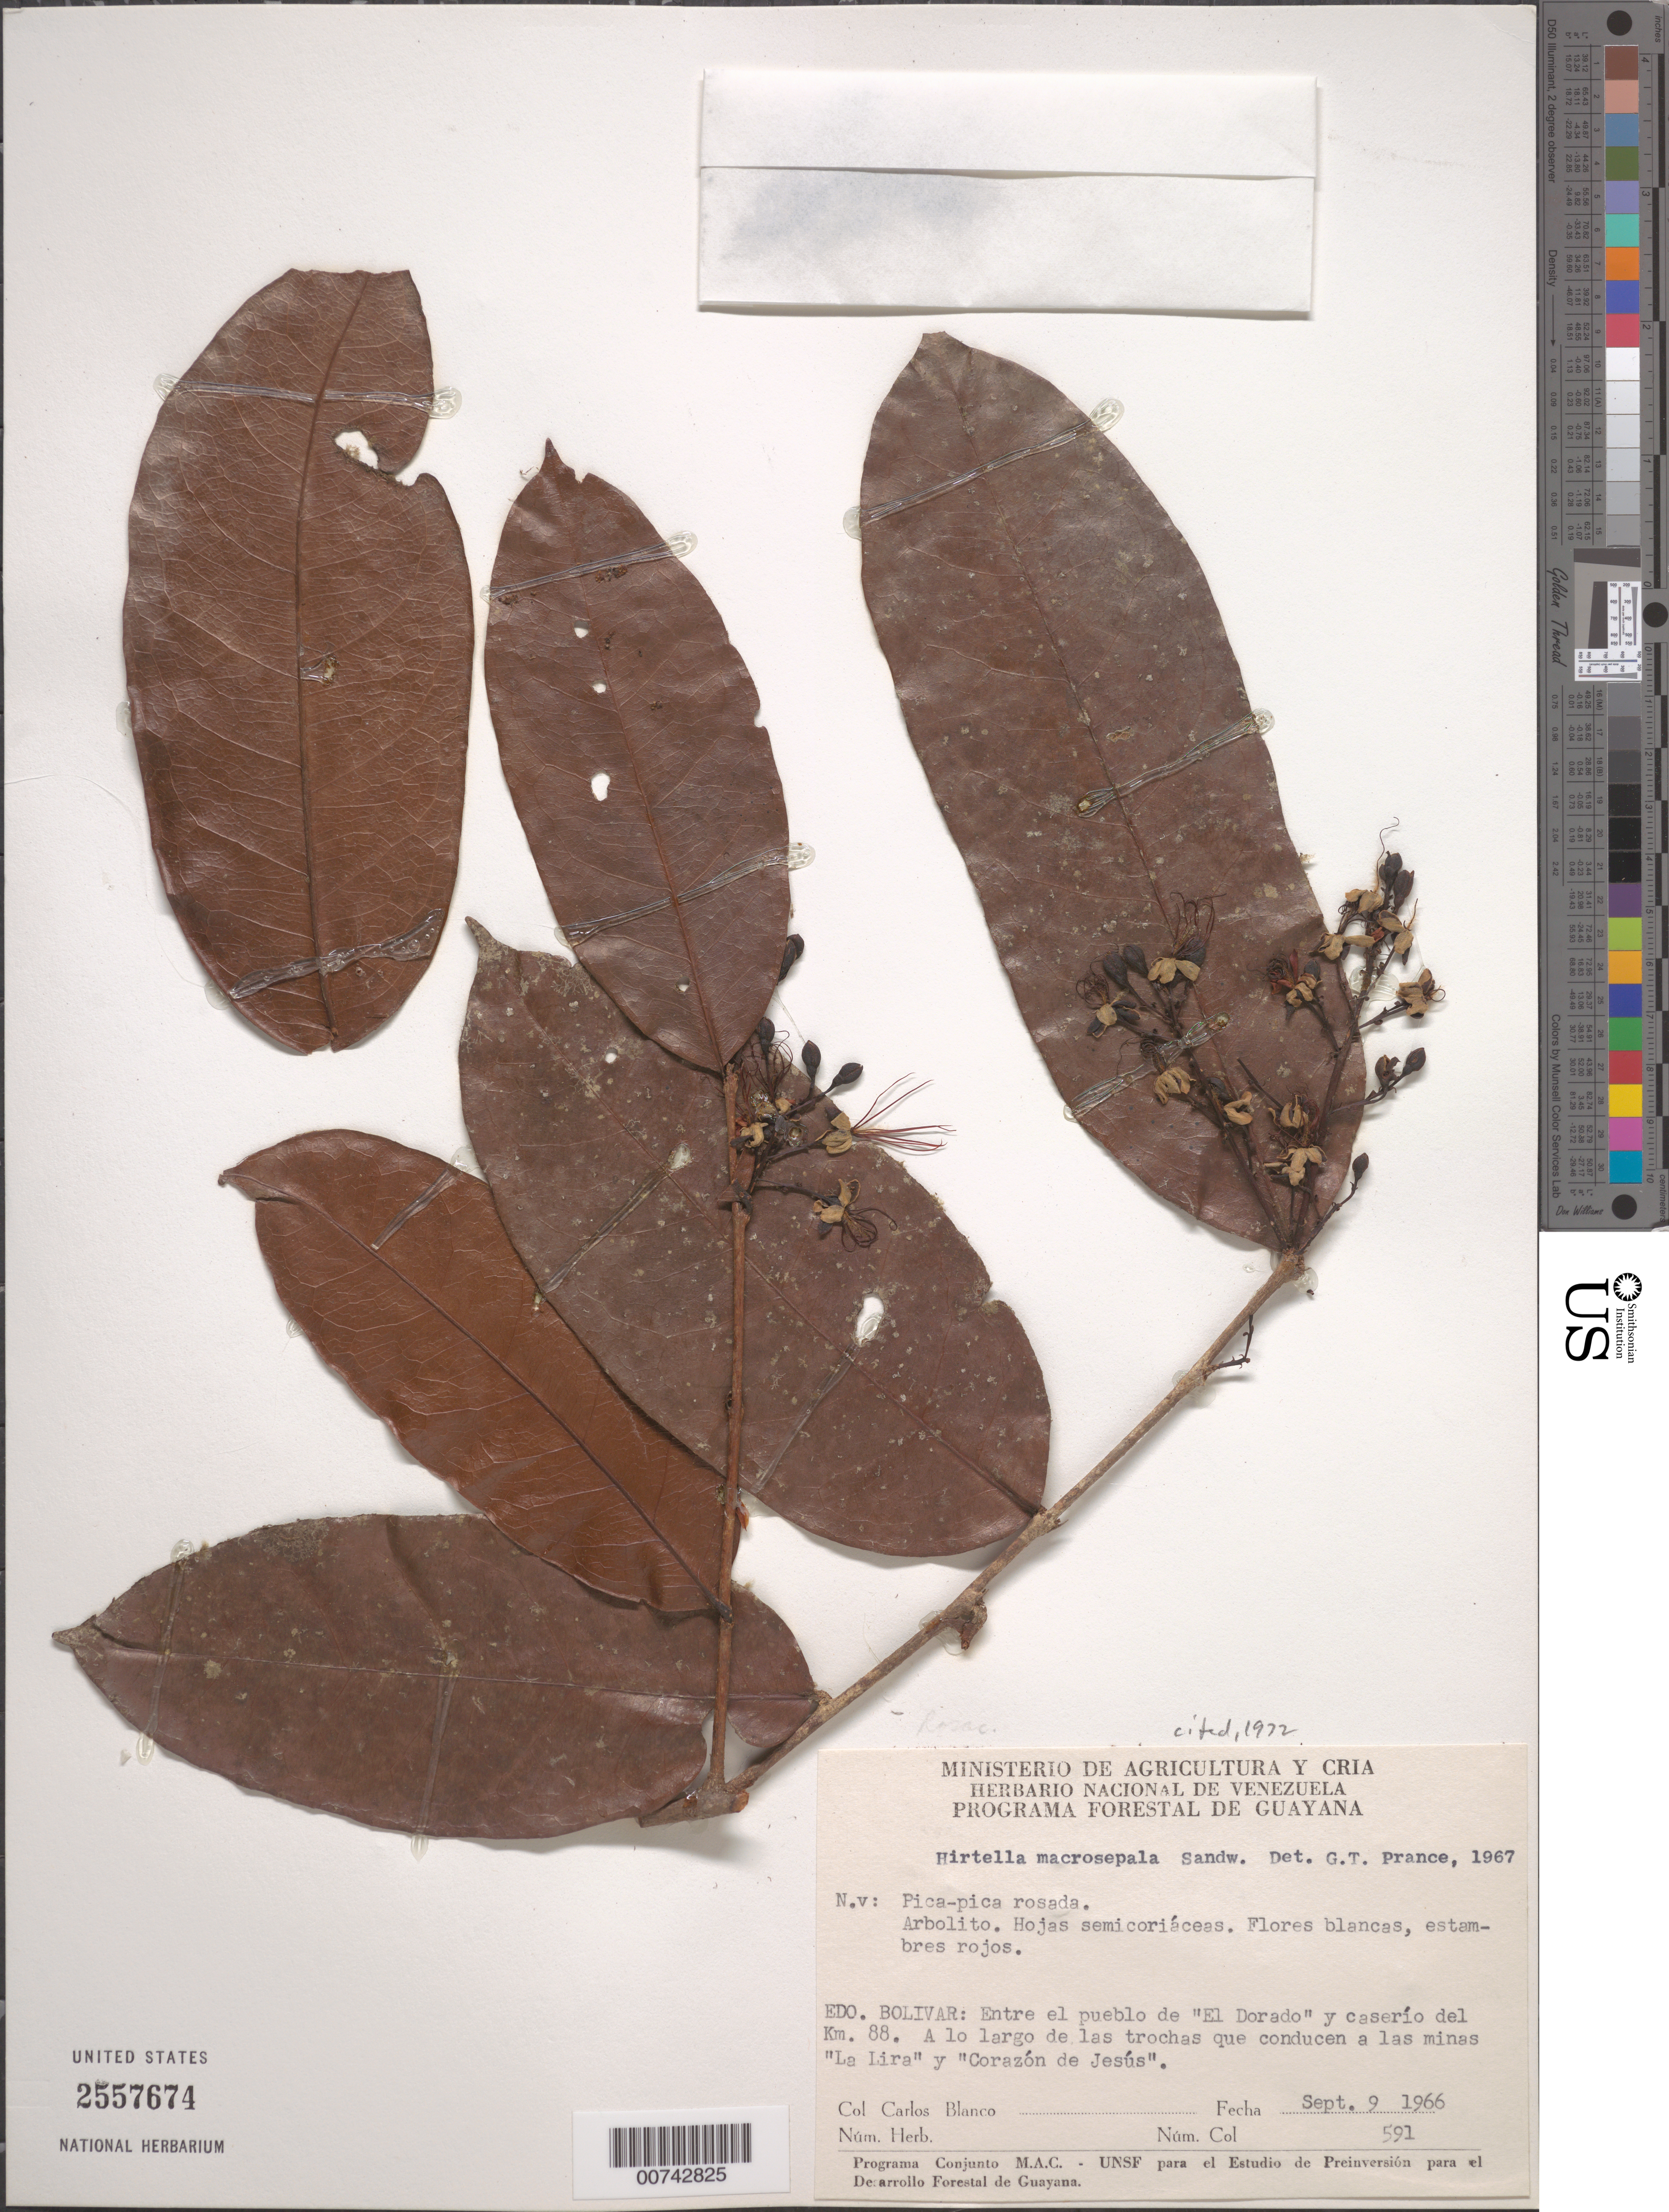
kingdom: Plantae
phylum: Tracheophyta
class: Magnoliopsida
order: Malpighiales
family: Chrysobalanaceae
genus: Hirtella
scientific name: Hirtella macrosepala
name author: Sandwith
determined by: Prance, G. T.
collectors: C. A. Blanco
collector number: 591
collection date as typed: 9-Sep-66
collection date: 1966-09-09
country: Venezuela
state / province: Bolívar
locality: Pueblo "El Dorado" to el caserío del km 88; a lo largo de las trochas que conducen a las minas "La Lira" y "Corazon de Jesus"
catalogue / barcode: US 2557674